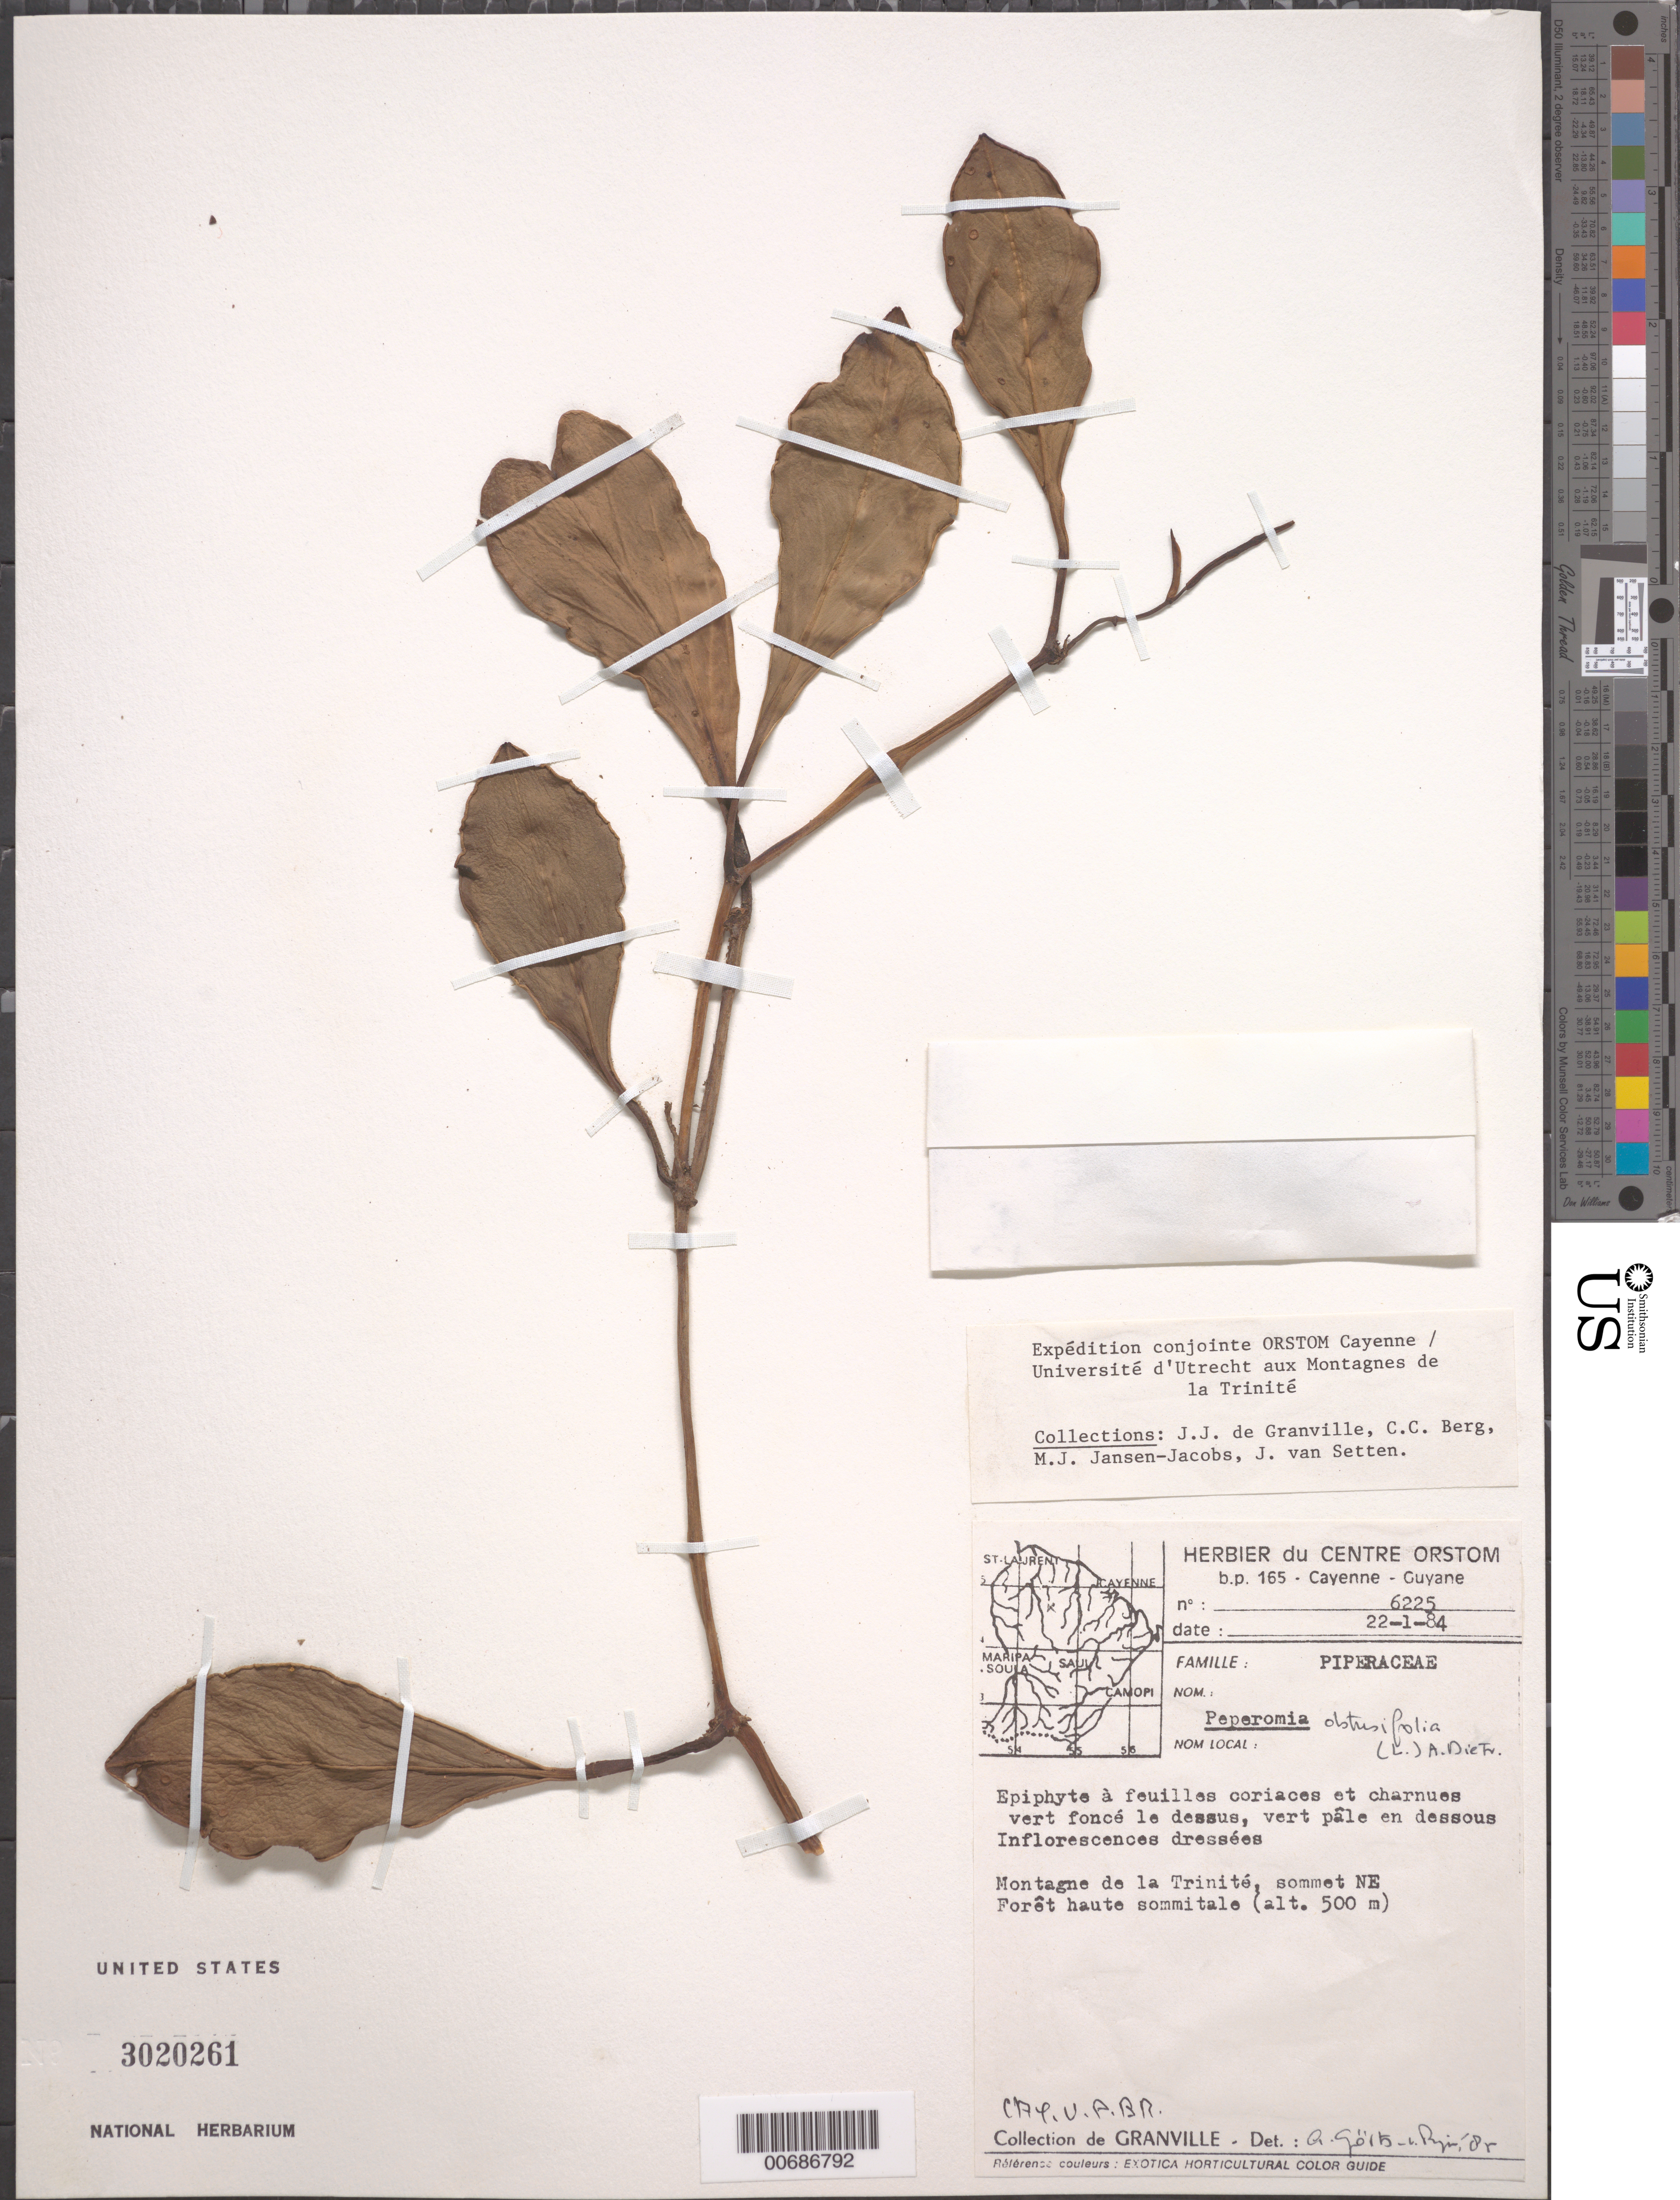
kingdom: Plantae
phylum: Tracheophyta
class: Magnoliopsida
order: Piperales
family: Piperaceae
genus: Peperomia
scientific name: Peperomia obtusifolia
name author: (L.) A. Dietr.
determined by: Görts-van Rijn, A. R. A.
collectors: J.-J. de Granville, C. C. Berg, M. J. Jansen-Jacobs & J. van Setten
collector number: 6225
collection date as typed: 22-Jan-84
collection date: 1984-01-22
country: French Guiana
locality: Montagnes de la Trinité, sommet NE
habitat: Forêt haute sommitale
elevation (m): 500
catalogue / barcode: US 3020261